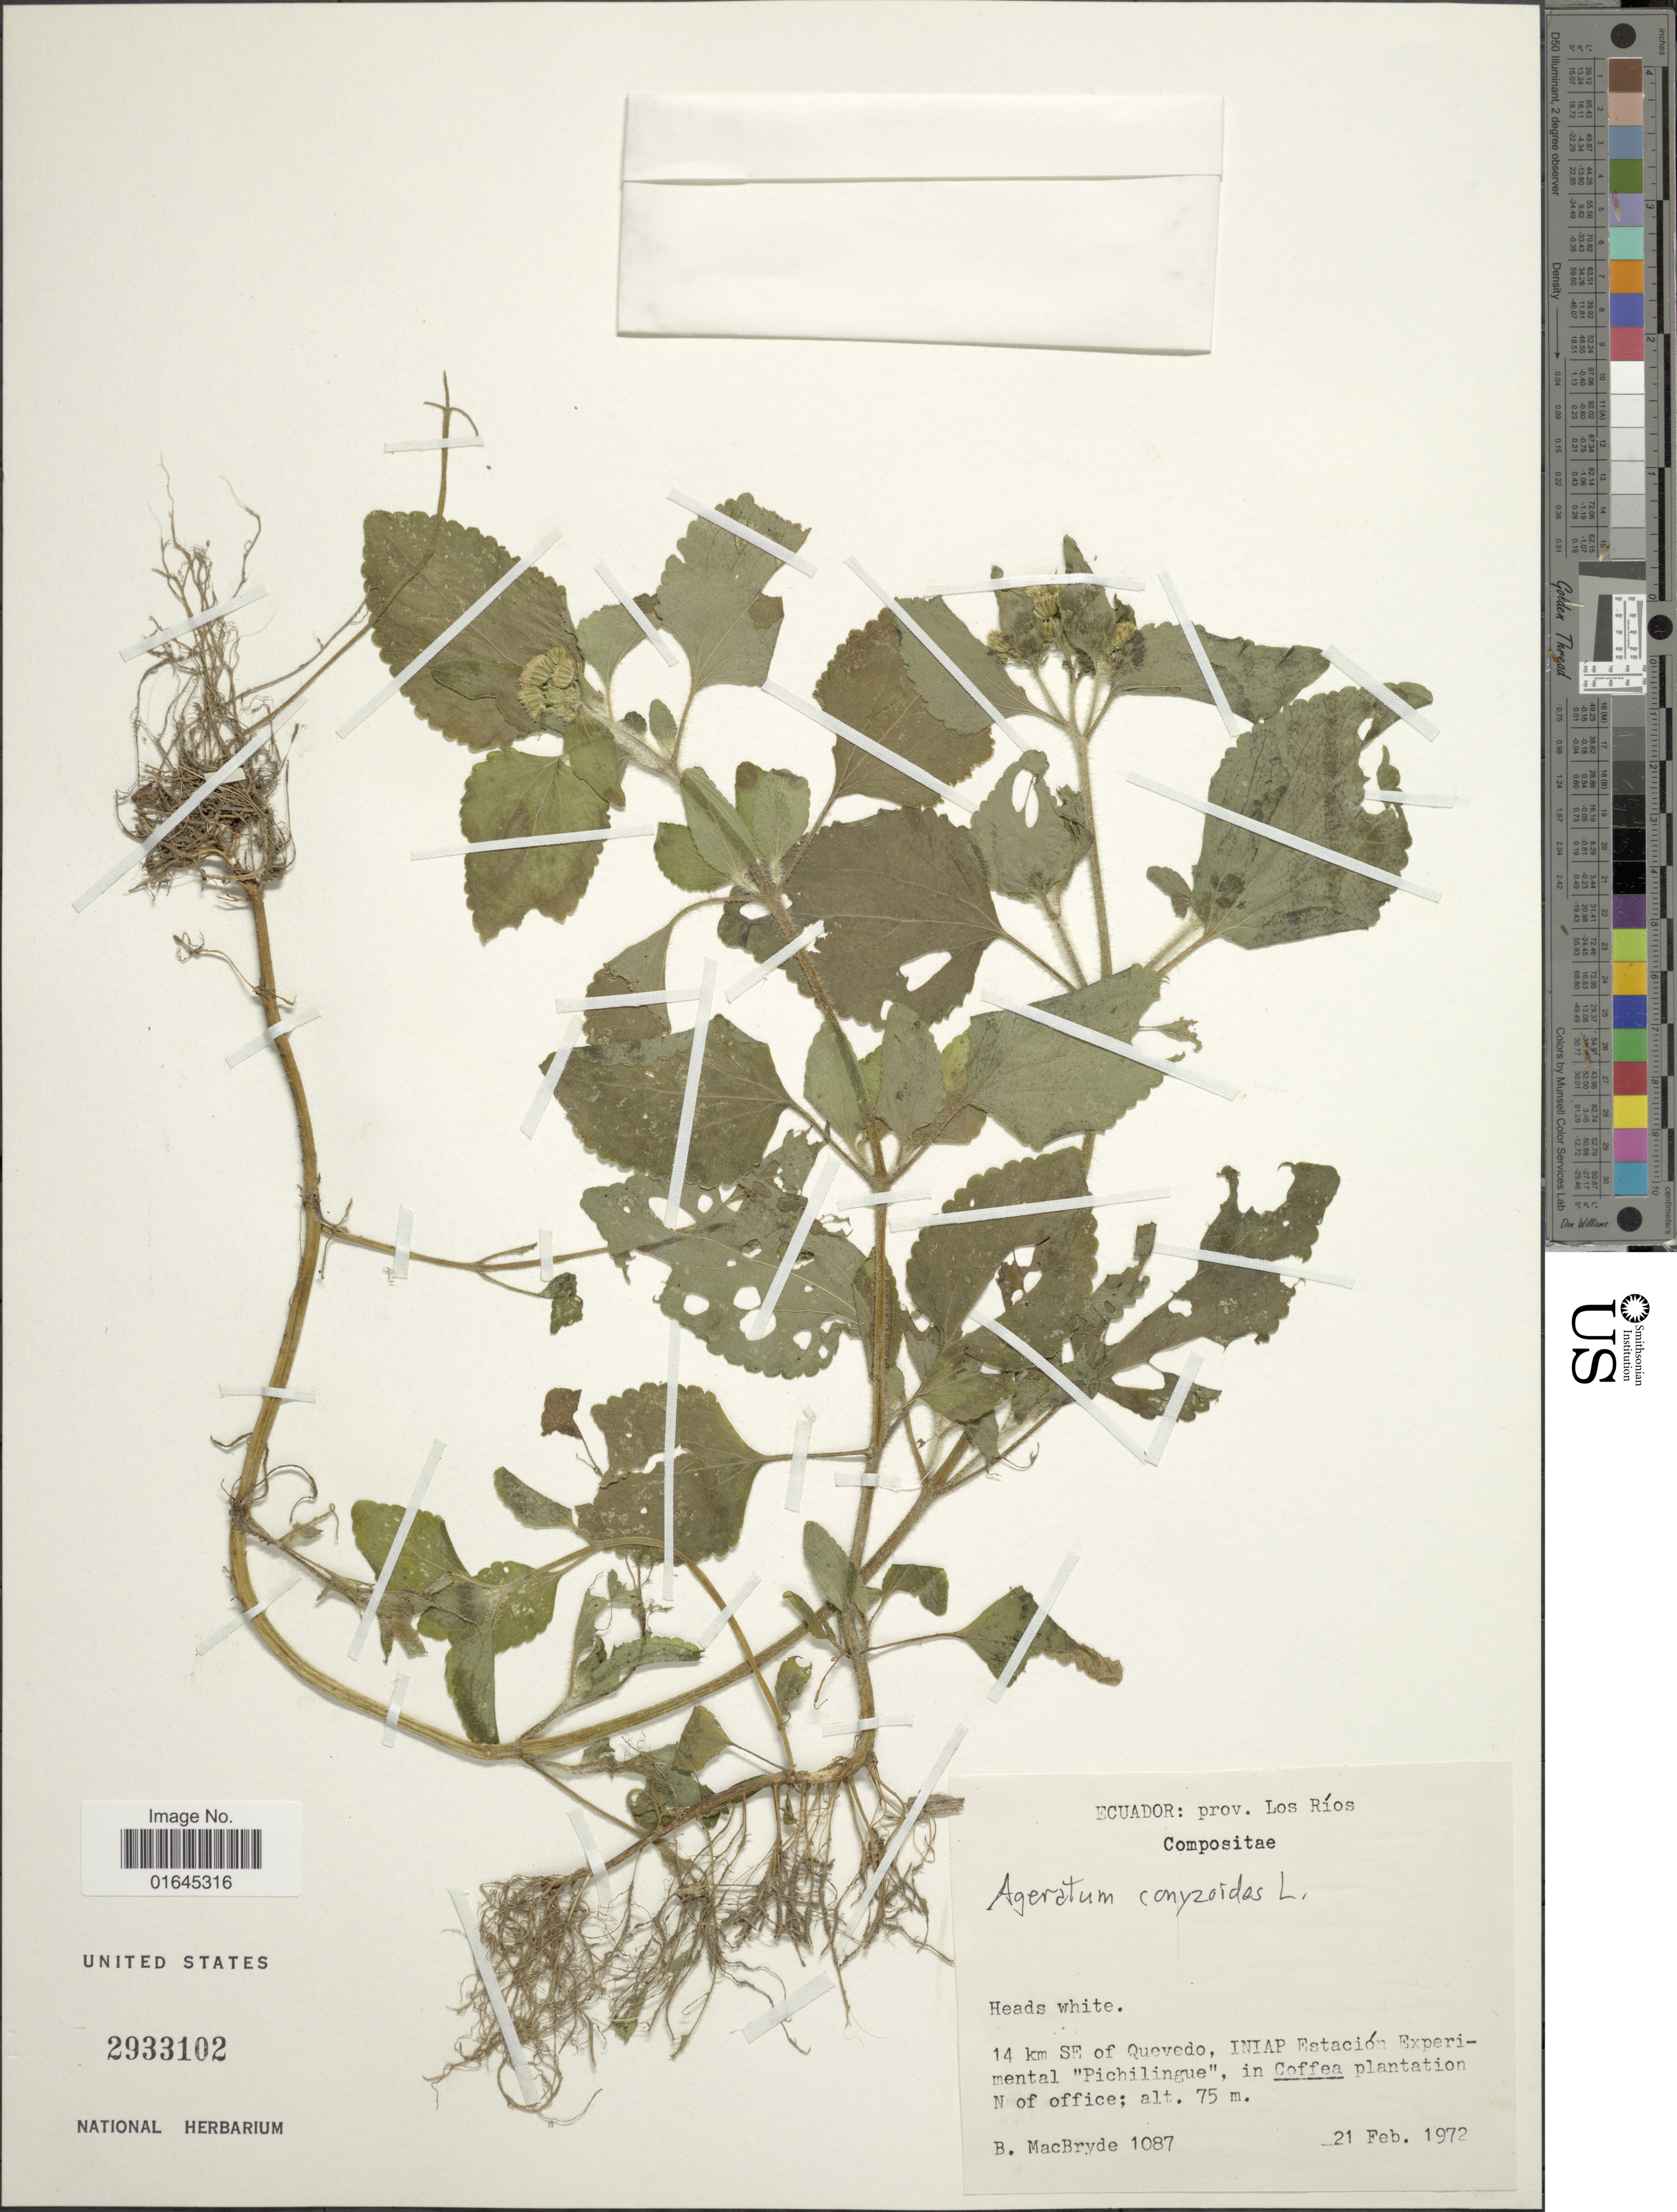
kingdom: Plantae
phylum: Tracheophyta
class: Magnoliopsida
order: Asterales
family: Asteraceae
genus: Ageratum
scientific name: Ageratum conyzoides subsp. conyzoides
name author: L.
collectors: B. MacBryde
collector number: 1087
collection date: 1972-02-21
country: Ecuador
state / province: Los Ríos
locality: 14 km SE of Quevedo, INIAP Estación Experimental "Pichilingue", in coffee plantation N of office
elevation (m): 75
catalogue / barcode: US 2933102